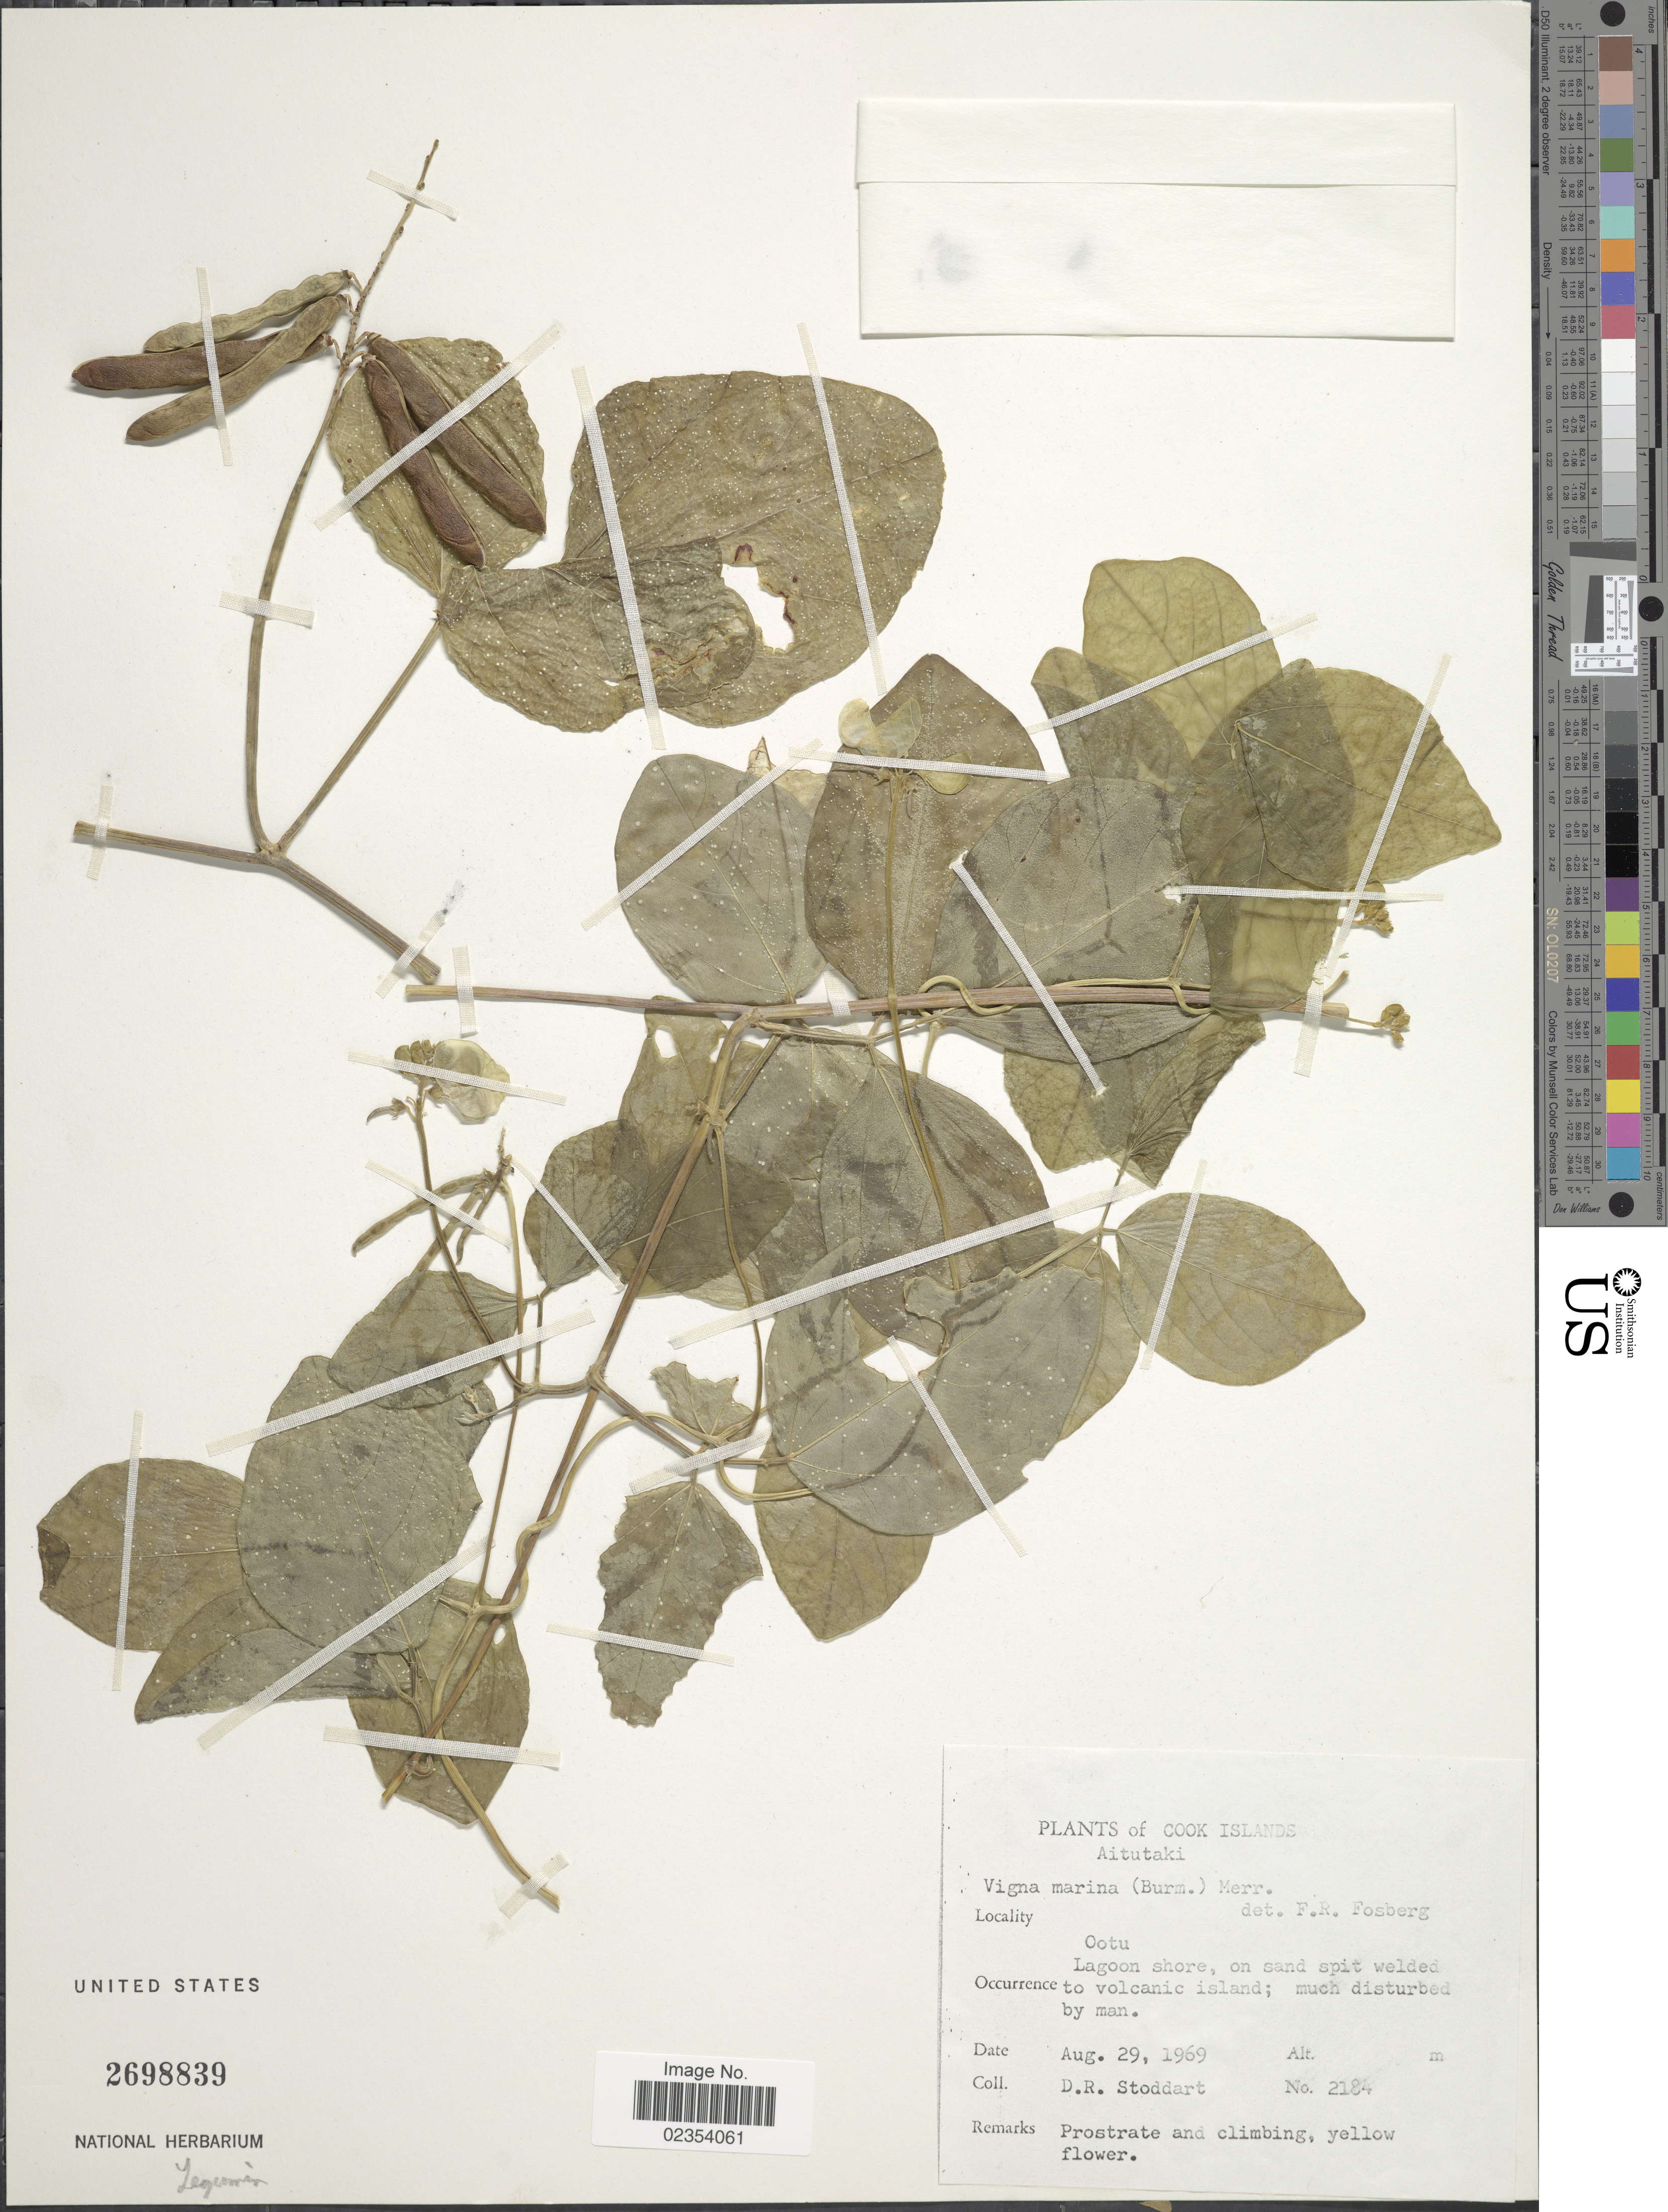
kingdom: Plantae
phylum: Tracheophyta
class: Magnoliopsida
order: Fabales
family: Fabaceae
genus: Vigna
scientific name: Vigna marina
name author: (Burm.) Merr.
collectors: D. R. Stoddart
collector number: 2184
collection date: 1969-08-29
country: Cook Islands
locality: Aitutaki. Ootu. Lagoon shore, on sand spit welded to volcanic island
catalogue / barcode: US 2698839